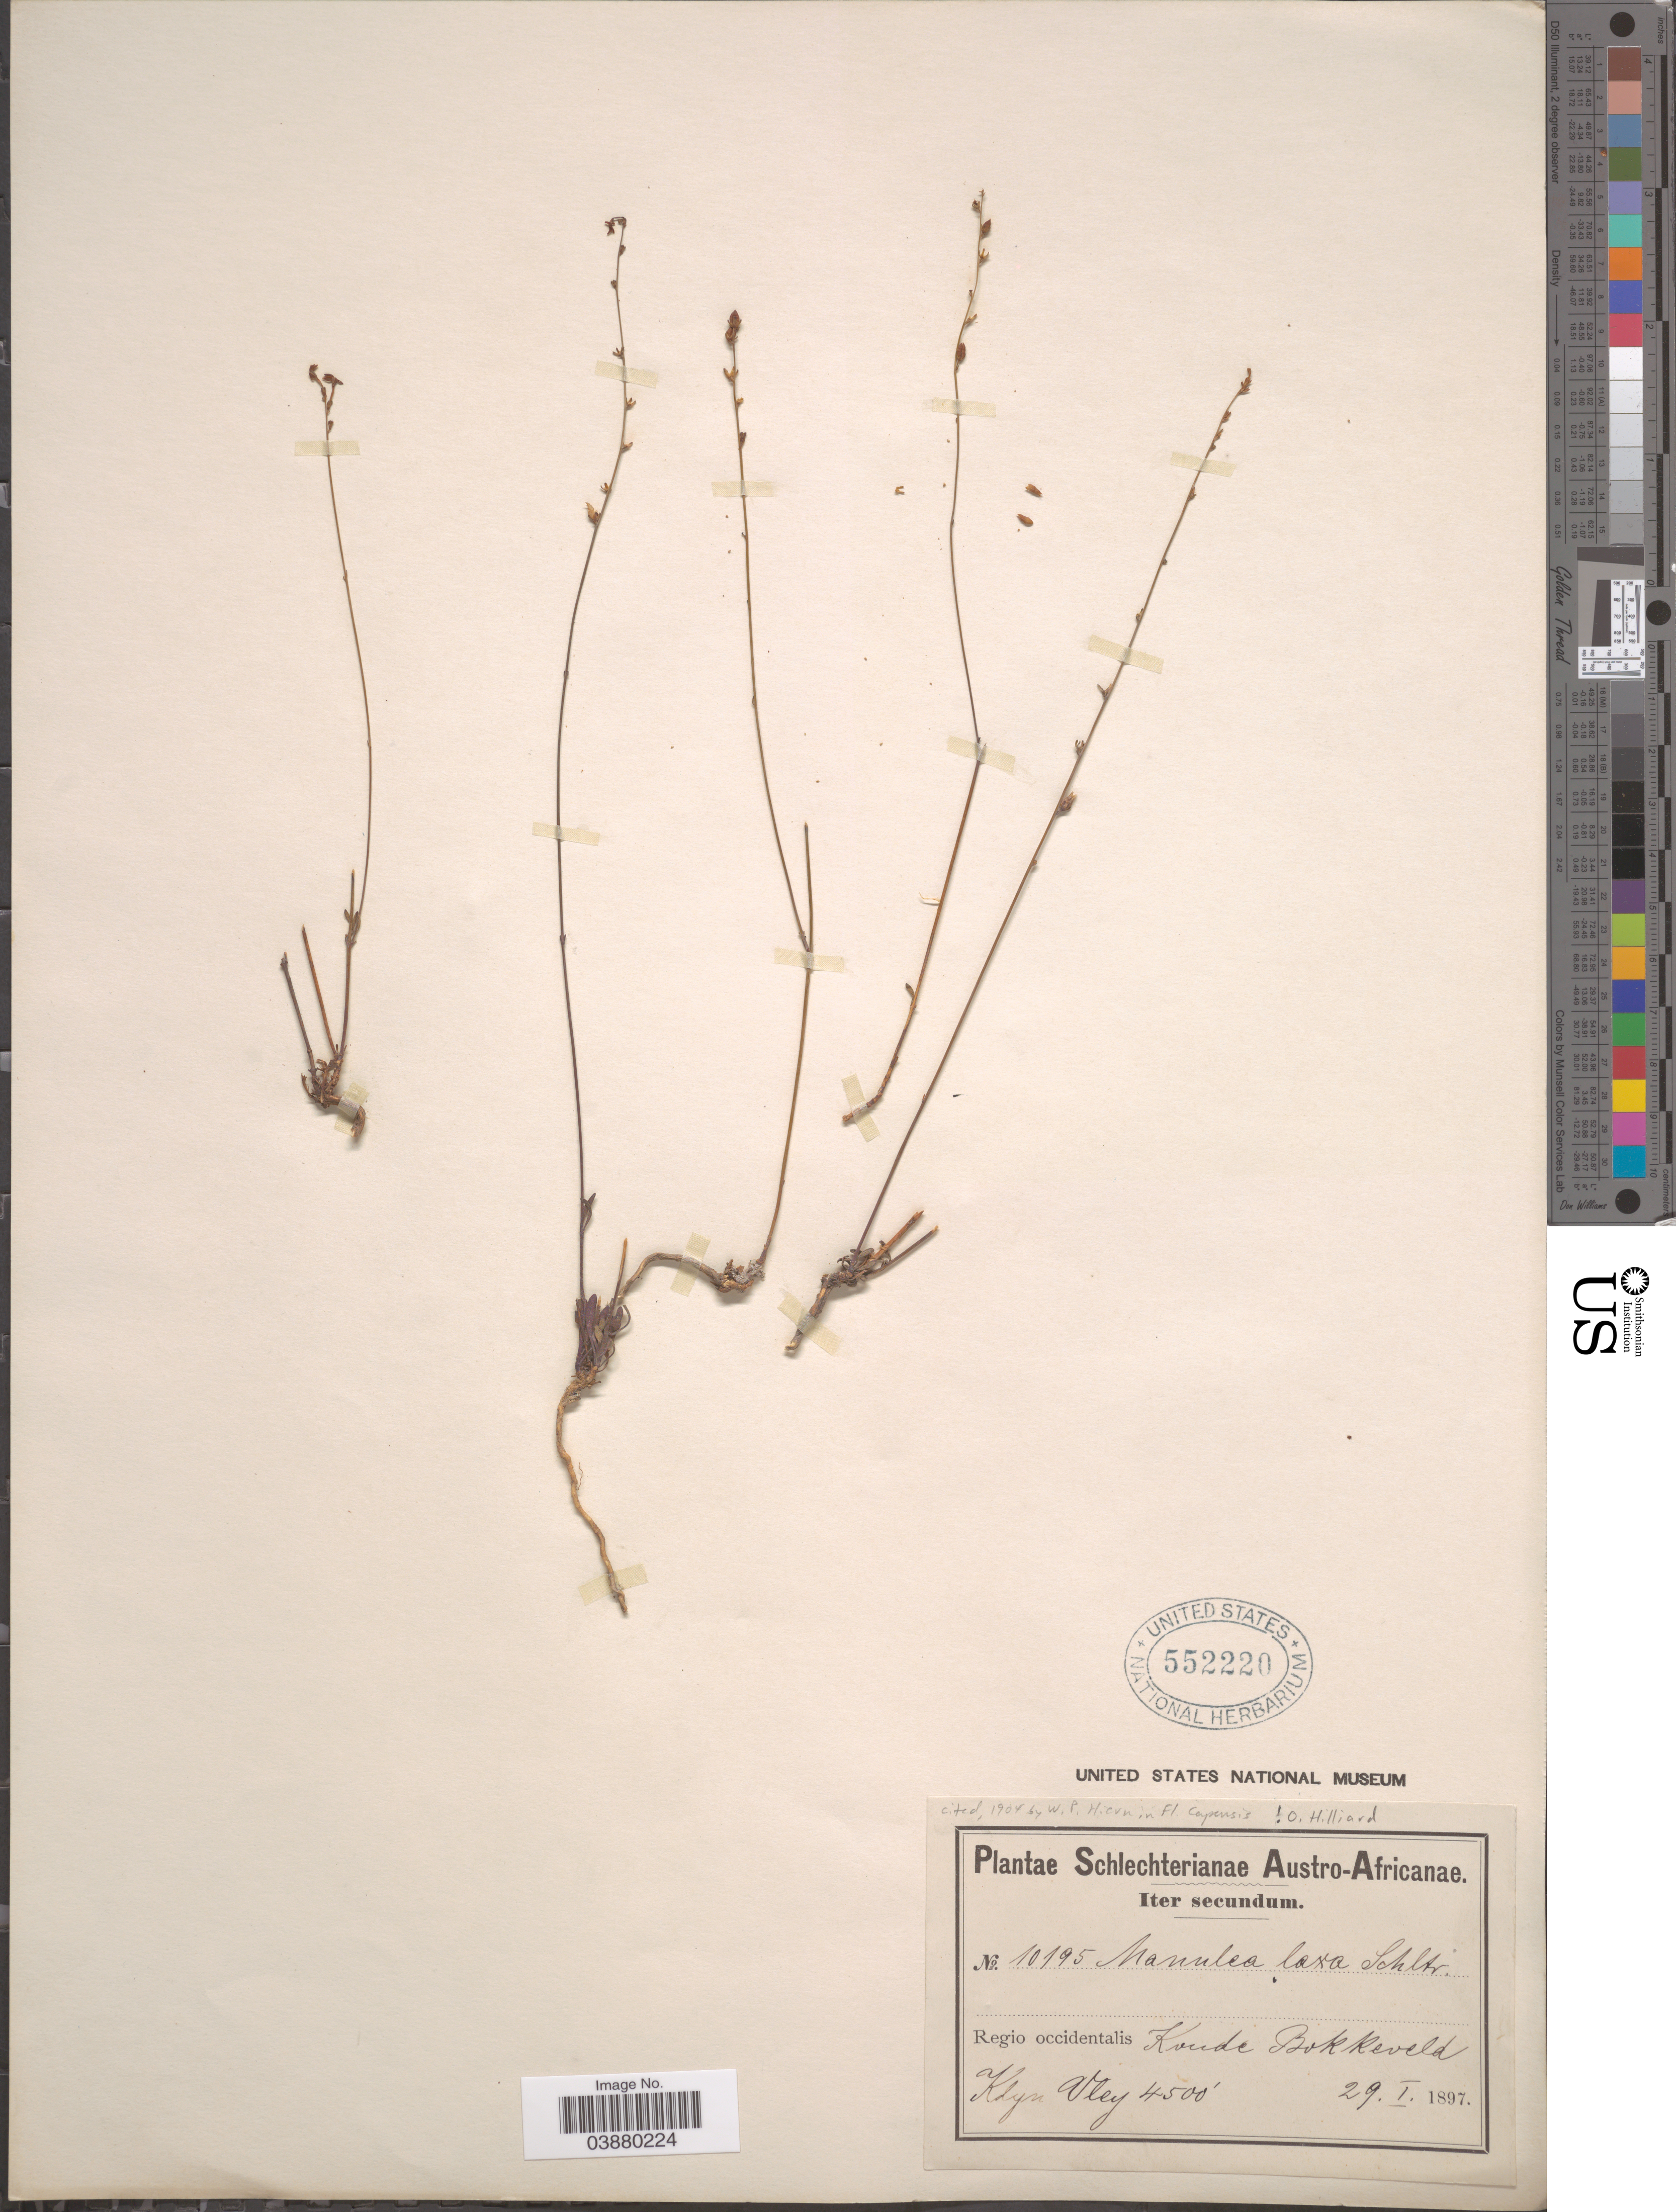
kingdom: Plantae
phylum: Tracheophyta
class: Magnoliopsida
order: Lamiales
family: Scrophulariaceae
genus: Manulea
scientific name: Manulea laxa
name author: Schltr.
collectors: Schlechter, --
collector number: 10195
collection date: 1897-01-29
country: South Africa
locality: Austro-Africanae. Regio occidentalis. Koude Bokkeveld, Klyn Vley.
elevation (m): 1372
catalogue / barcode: US 552220